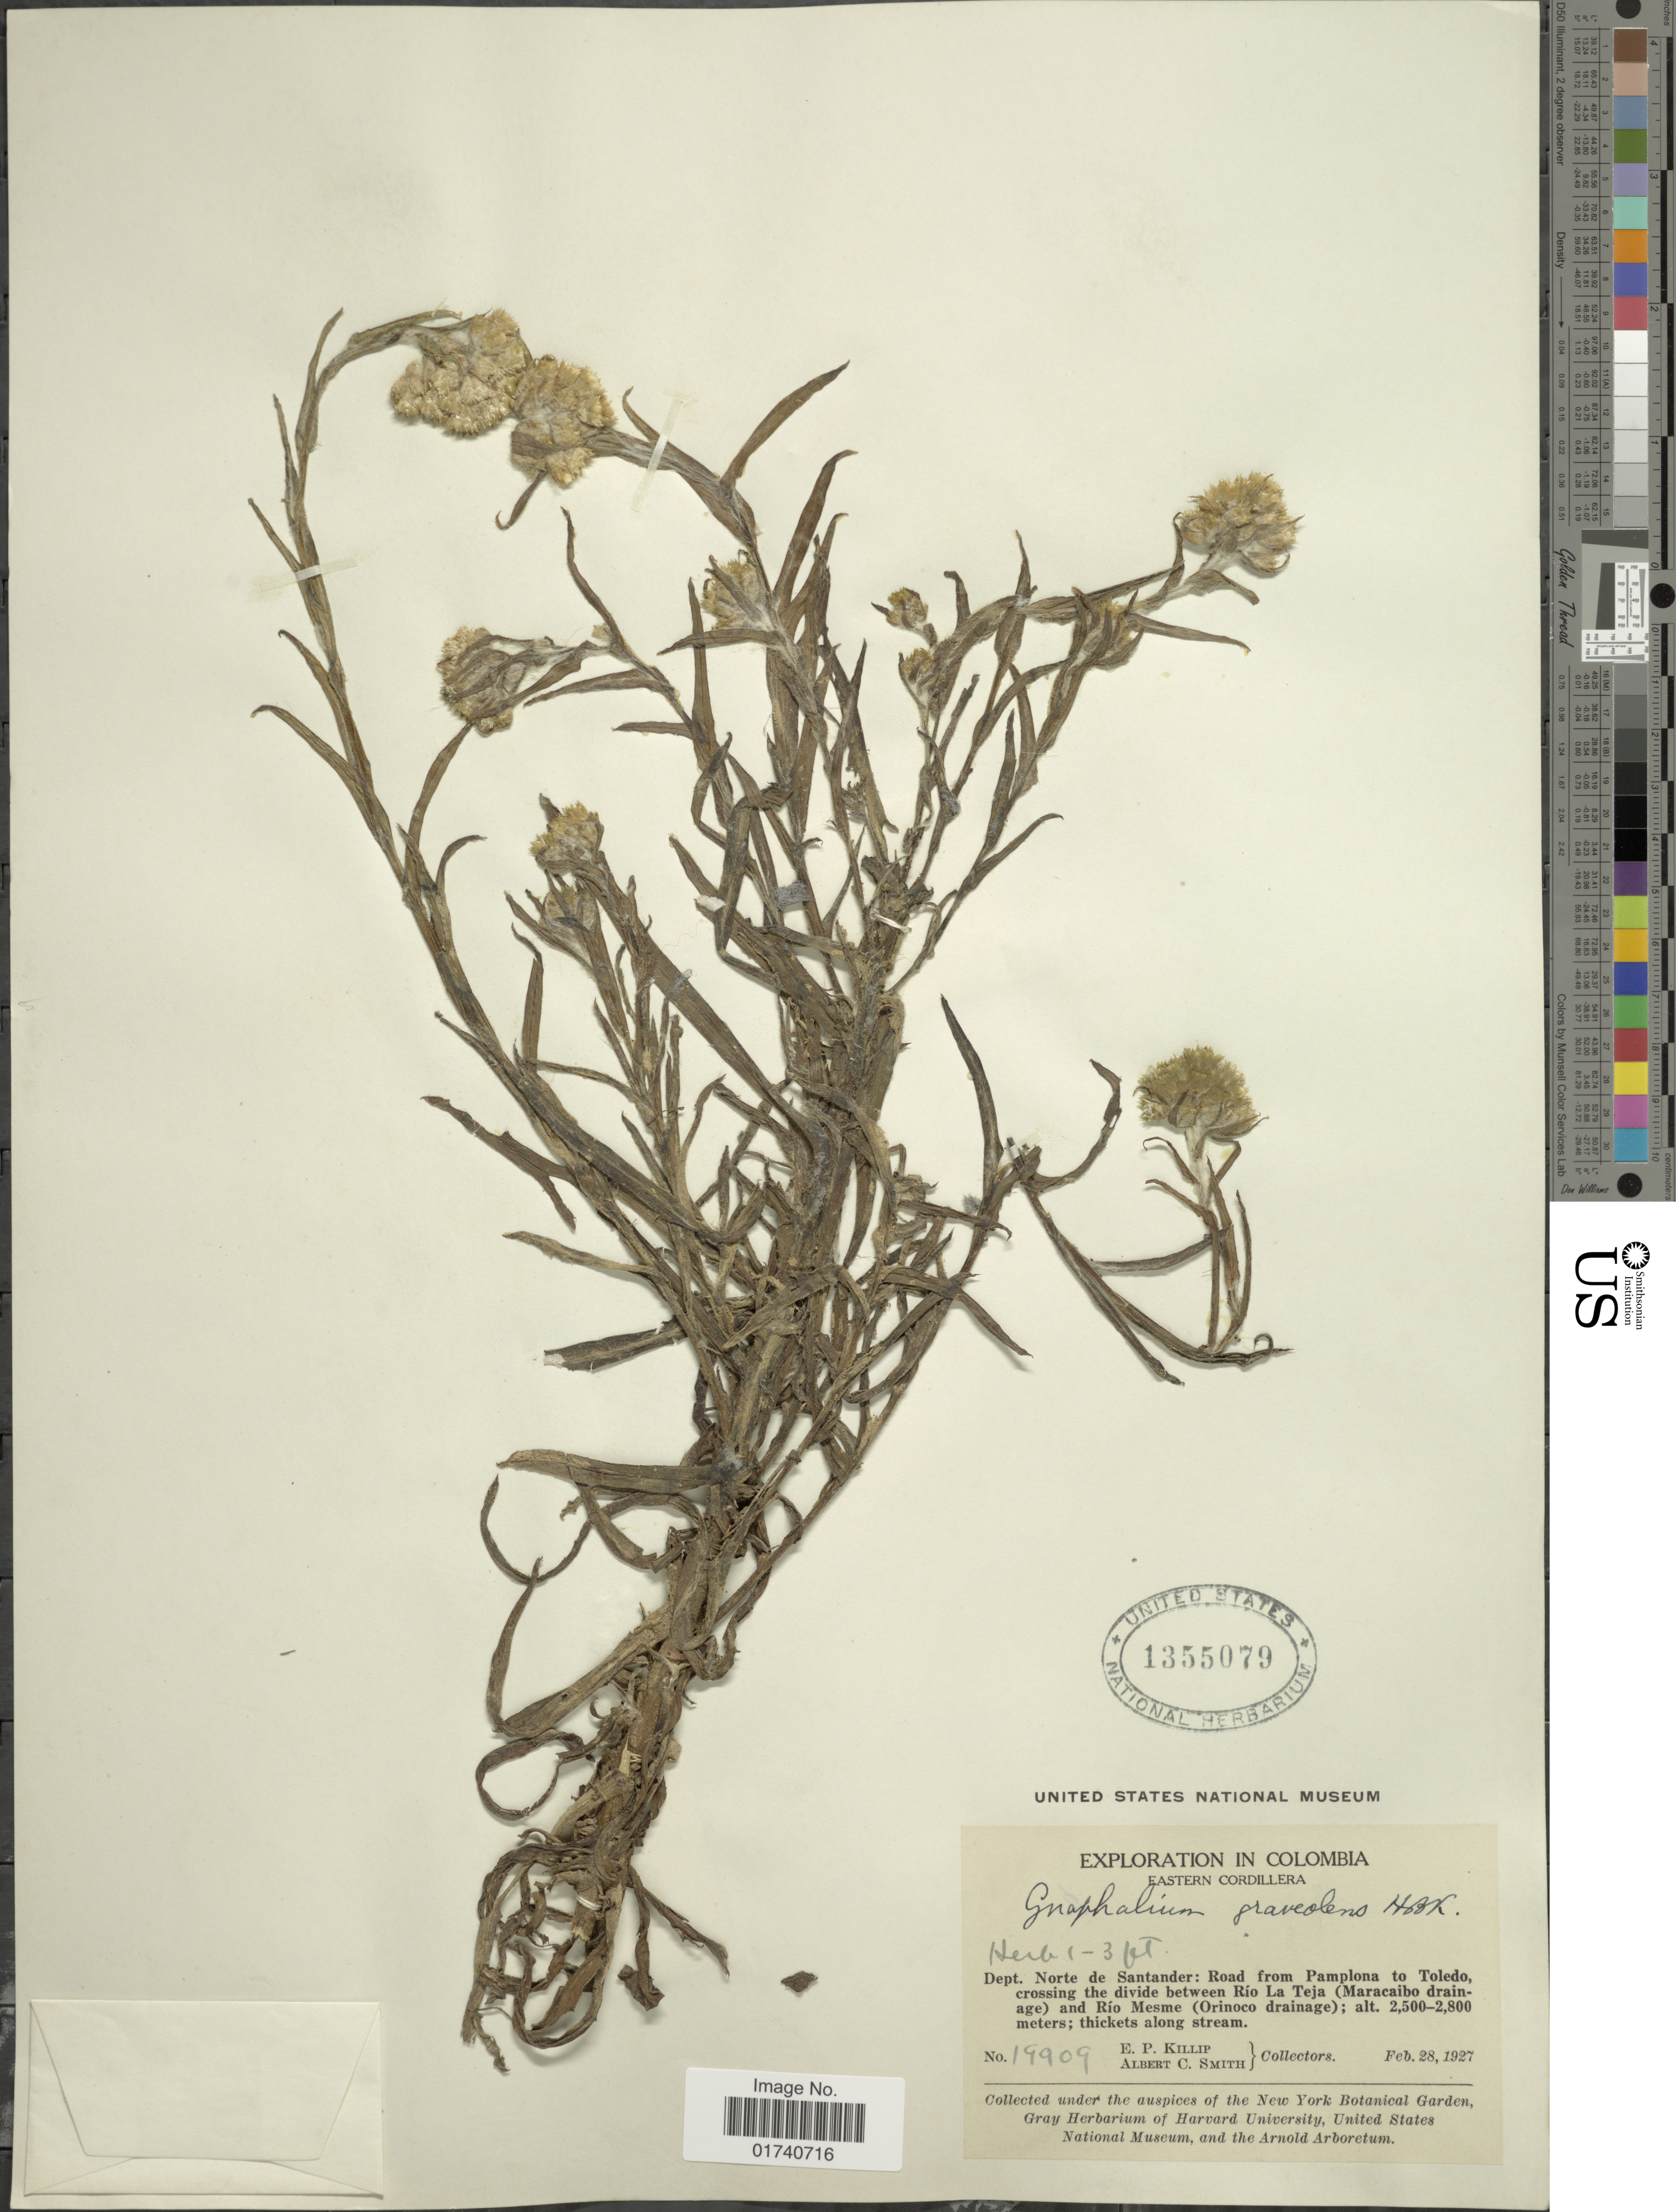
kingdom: Plantae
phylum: Tracheophyta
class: Magnoliopsida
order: Asterales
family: Asteraceae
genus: Pseudognaphalium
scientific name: Pseudognaphalium graveolens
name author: Anderb.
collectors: E. P. Killip & A. C. Smith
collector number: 19909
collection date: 1927-02-28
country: Colombia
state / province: Norte de Santander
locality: Dept. Norte de Santander: Road from Pamplona to Toledo, crossing the divide between Rio La Teja (Maracaibo drainage) and Rio Mesme (Orinoco drainage).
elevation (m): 2500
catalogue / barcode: US 1355079